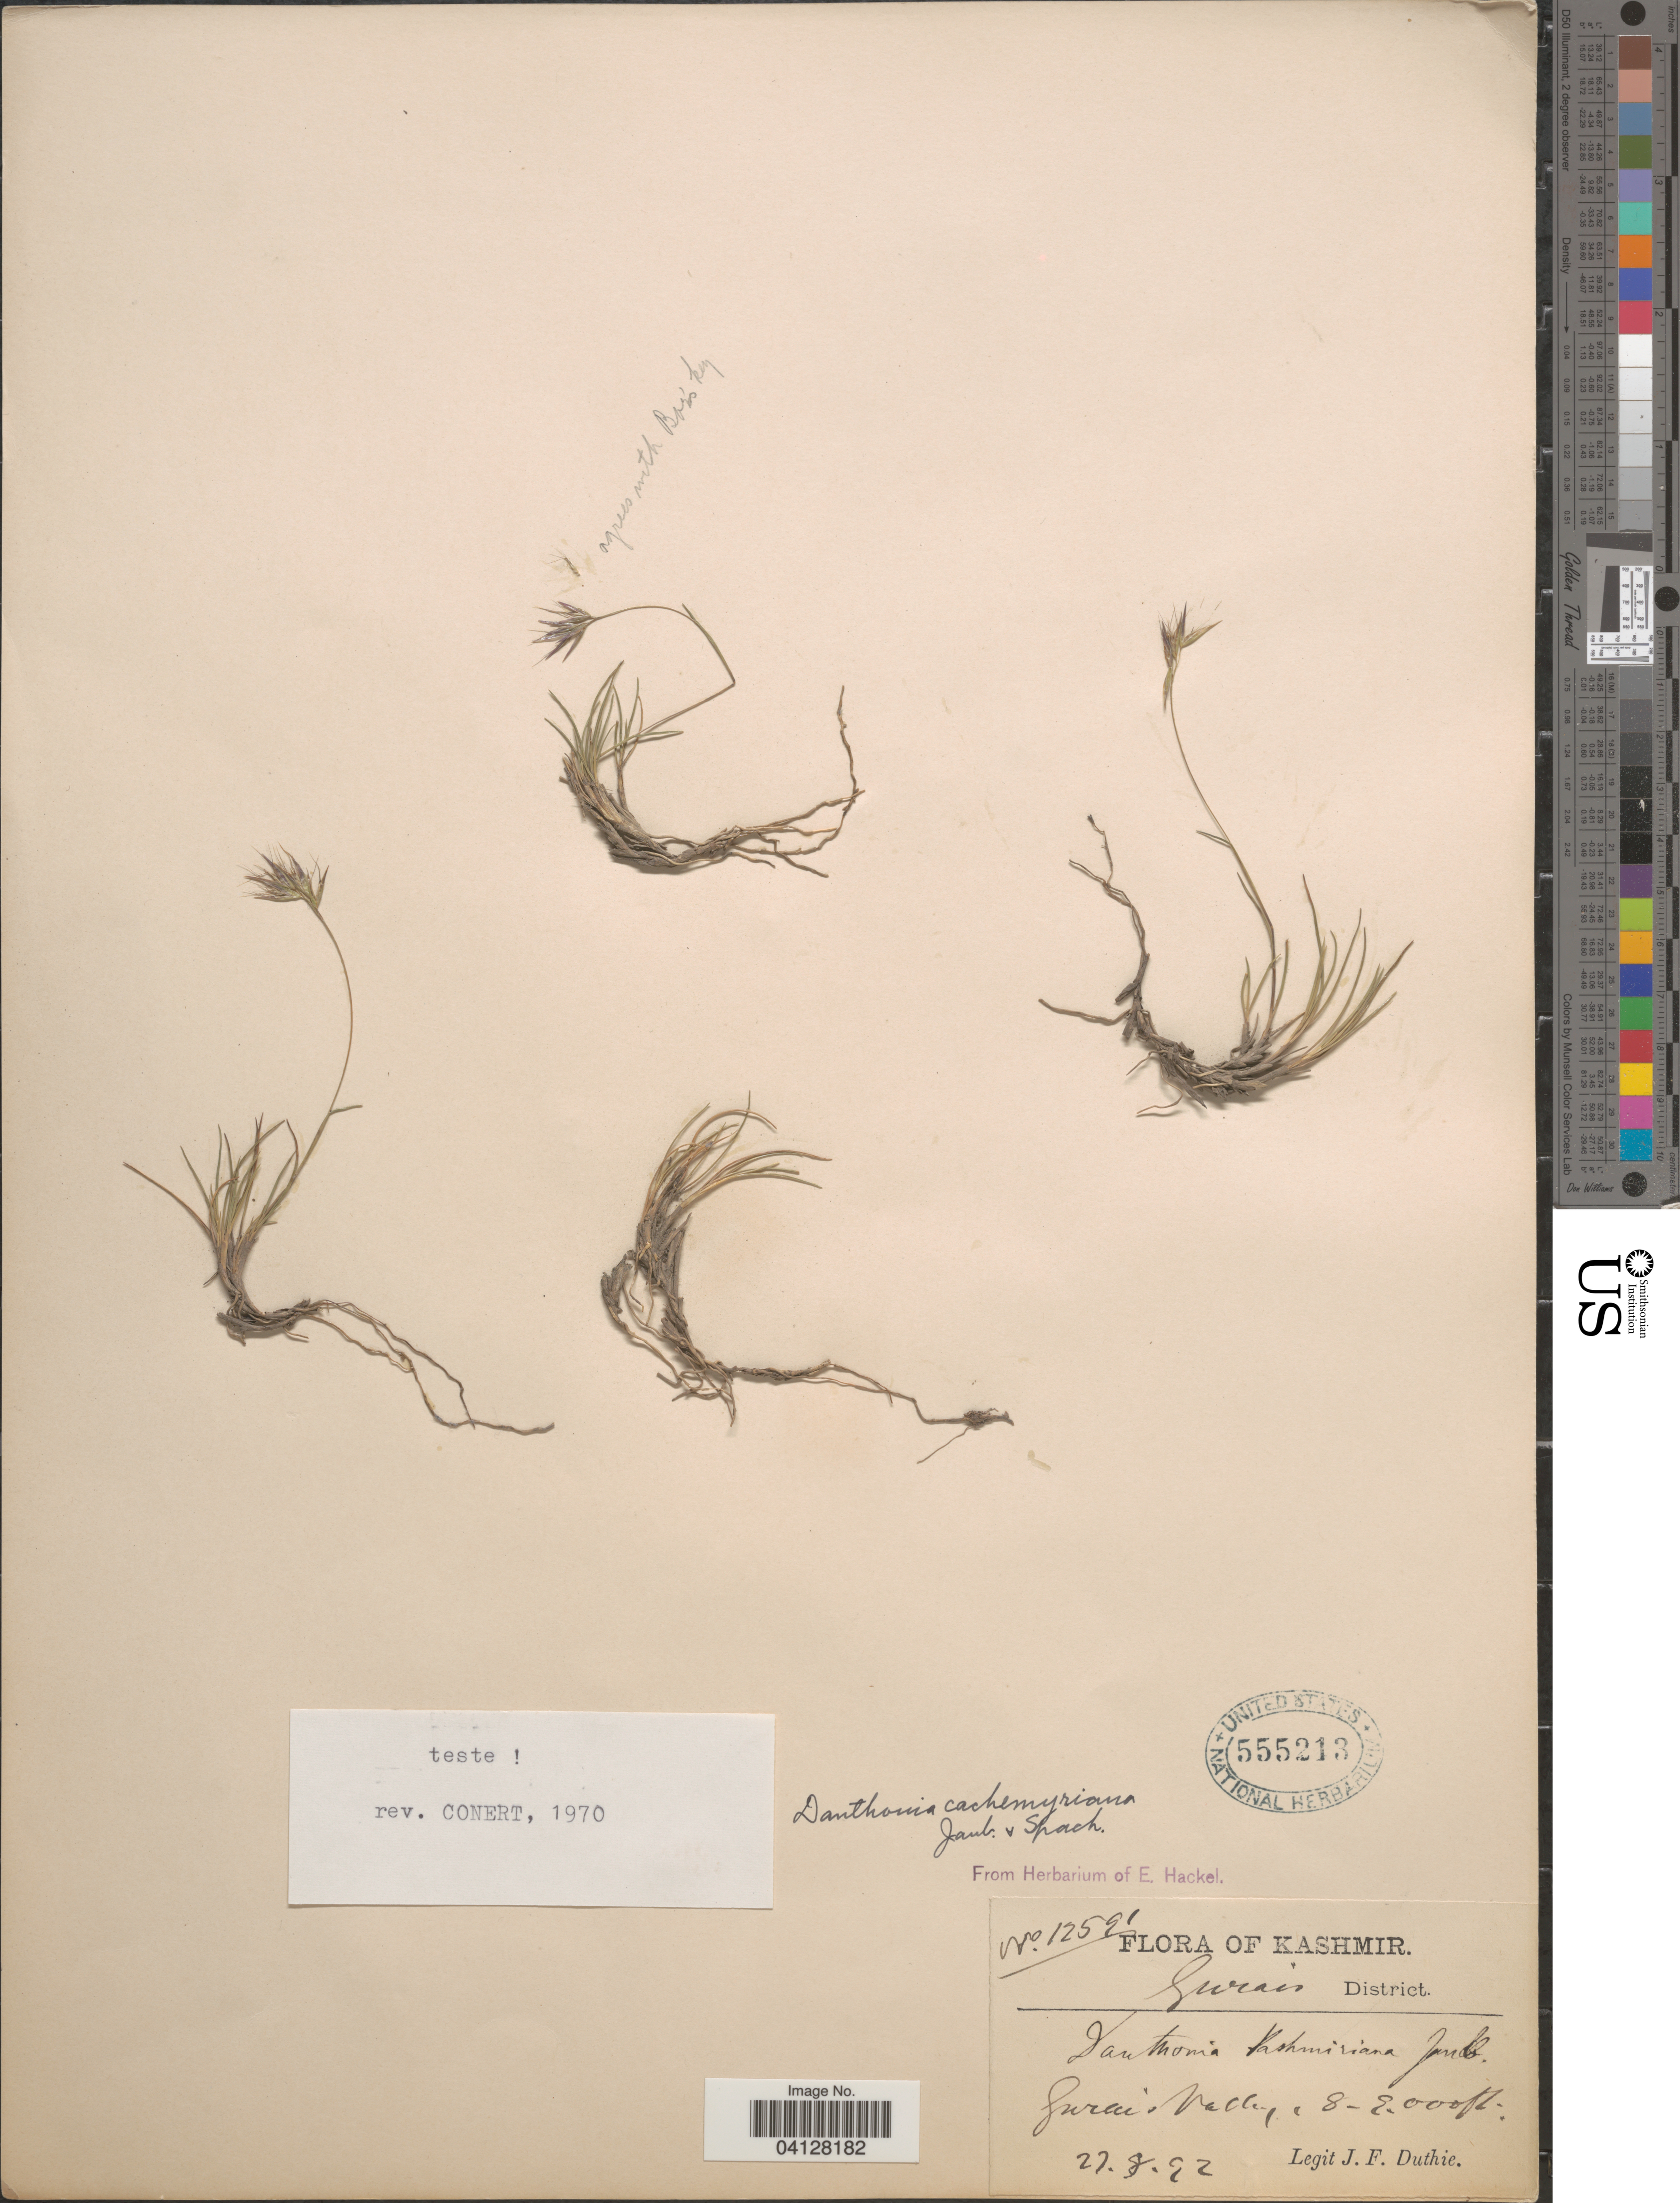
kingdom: Plantae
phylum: Tracheophyta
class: Liliopsida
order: Poales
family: Poaceae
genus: Danthonia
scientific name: Danthonia cachemyriana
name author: Jaub. & Spach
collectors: J. F. Duthie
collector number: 12591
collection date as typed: Transcribed d/m/y: 27/8/92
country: India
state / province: Jammu and Kashmir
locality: Kashmir. Gurain District. Gurai Valley.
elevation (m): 2438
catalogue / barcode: US 555213